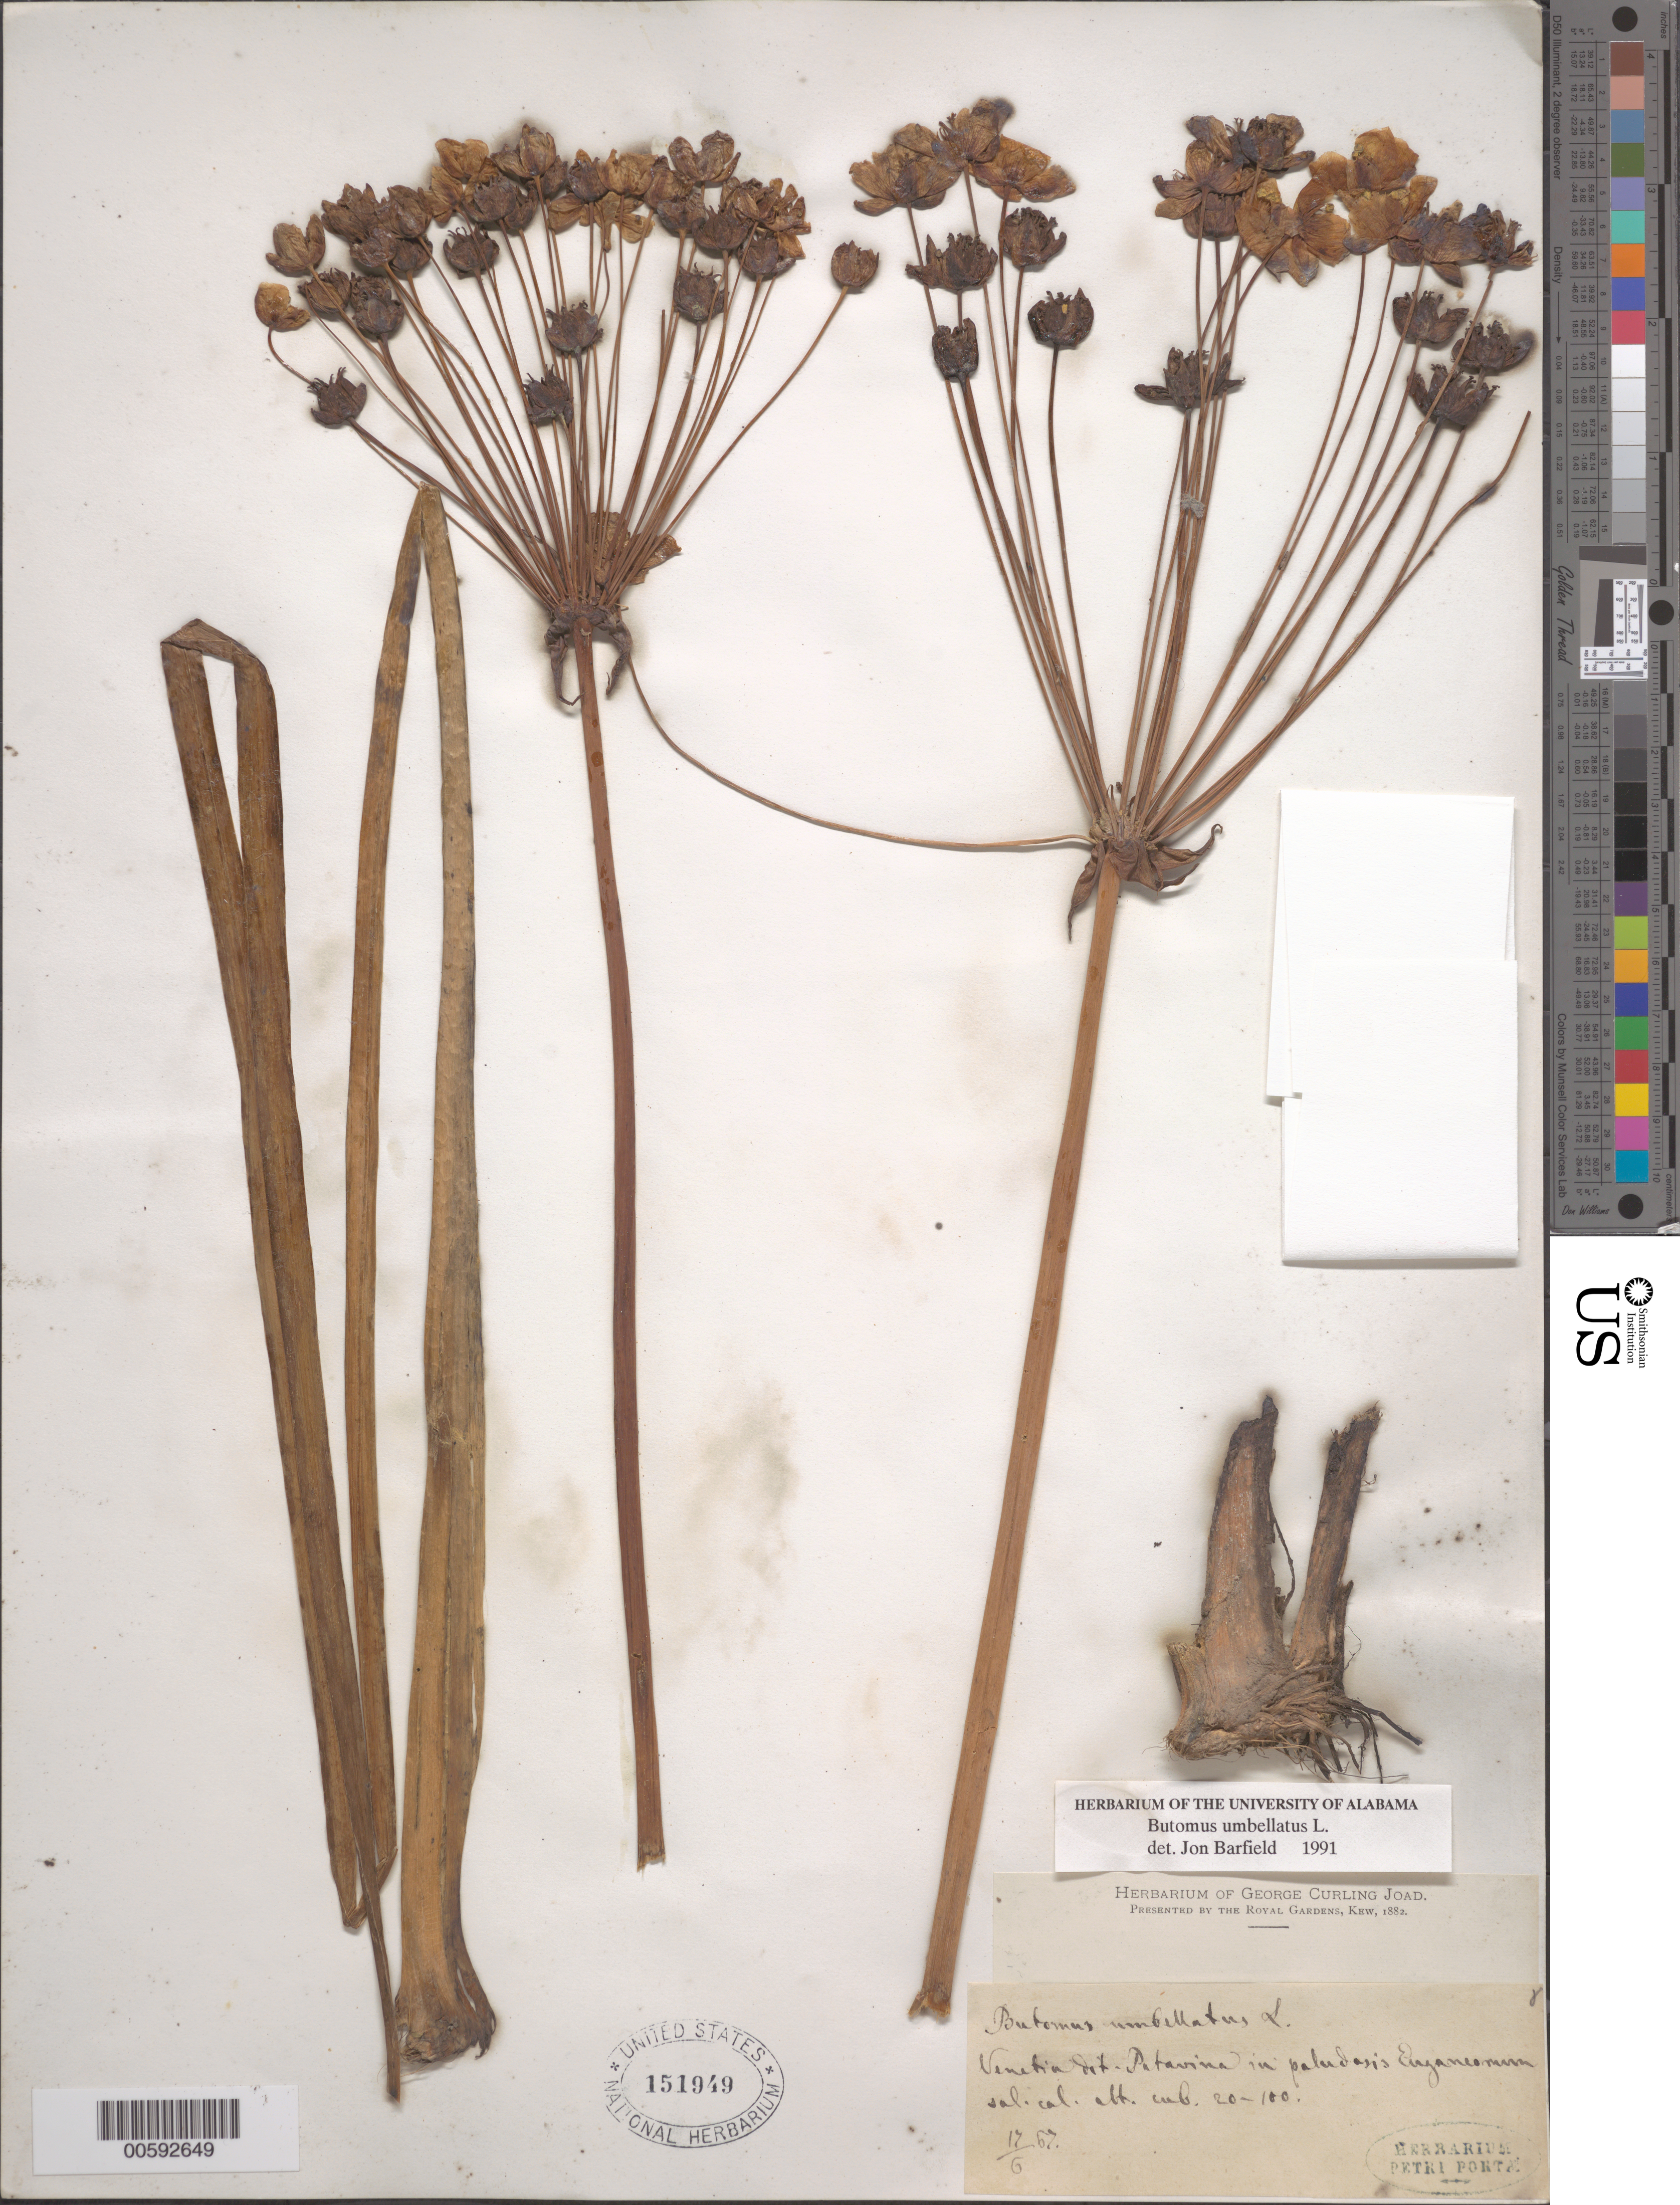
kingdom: Plantae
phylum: Tracheophyta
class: Liliopsida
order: Alismatales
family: Butomaceae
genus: Butomus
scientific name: Butomus umbellatus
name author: L.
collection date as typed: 17 Jun 1867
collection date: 1867-06-17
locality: Venetia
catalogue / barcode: US 151949